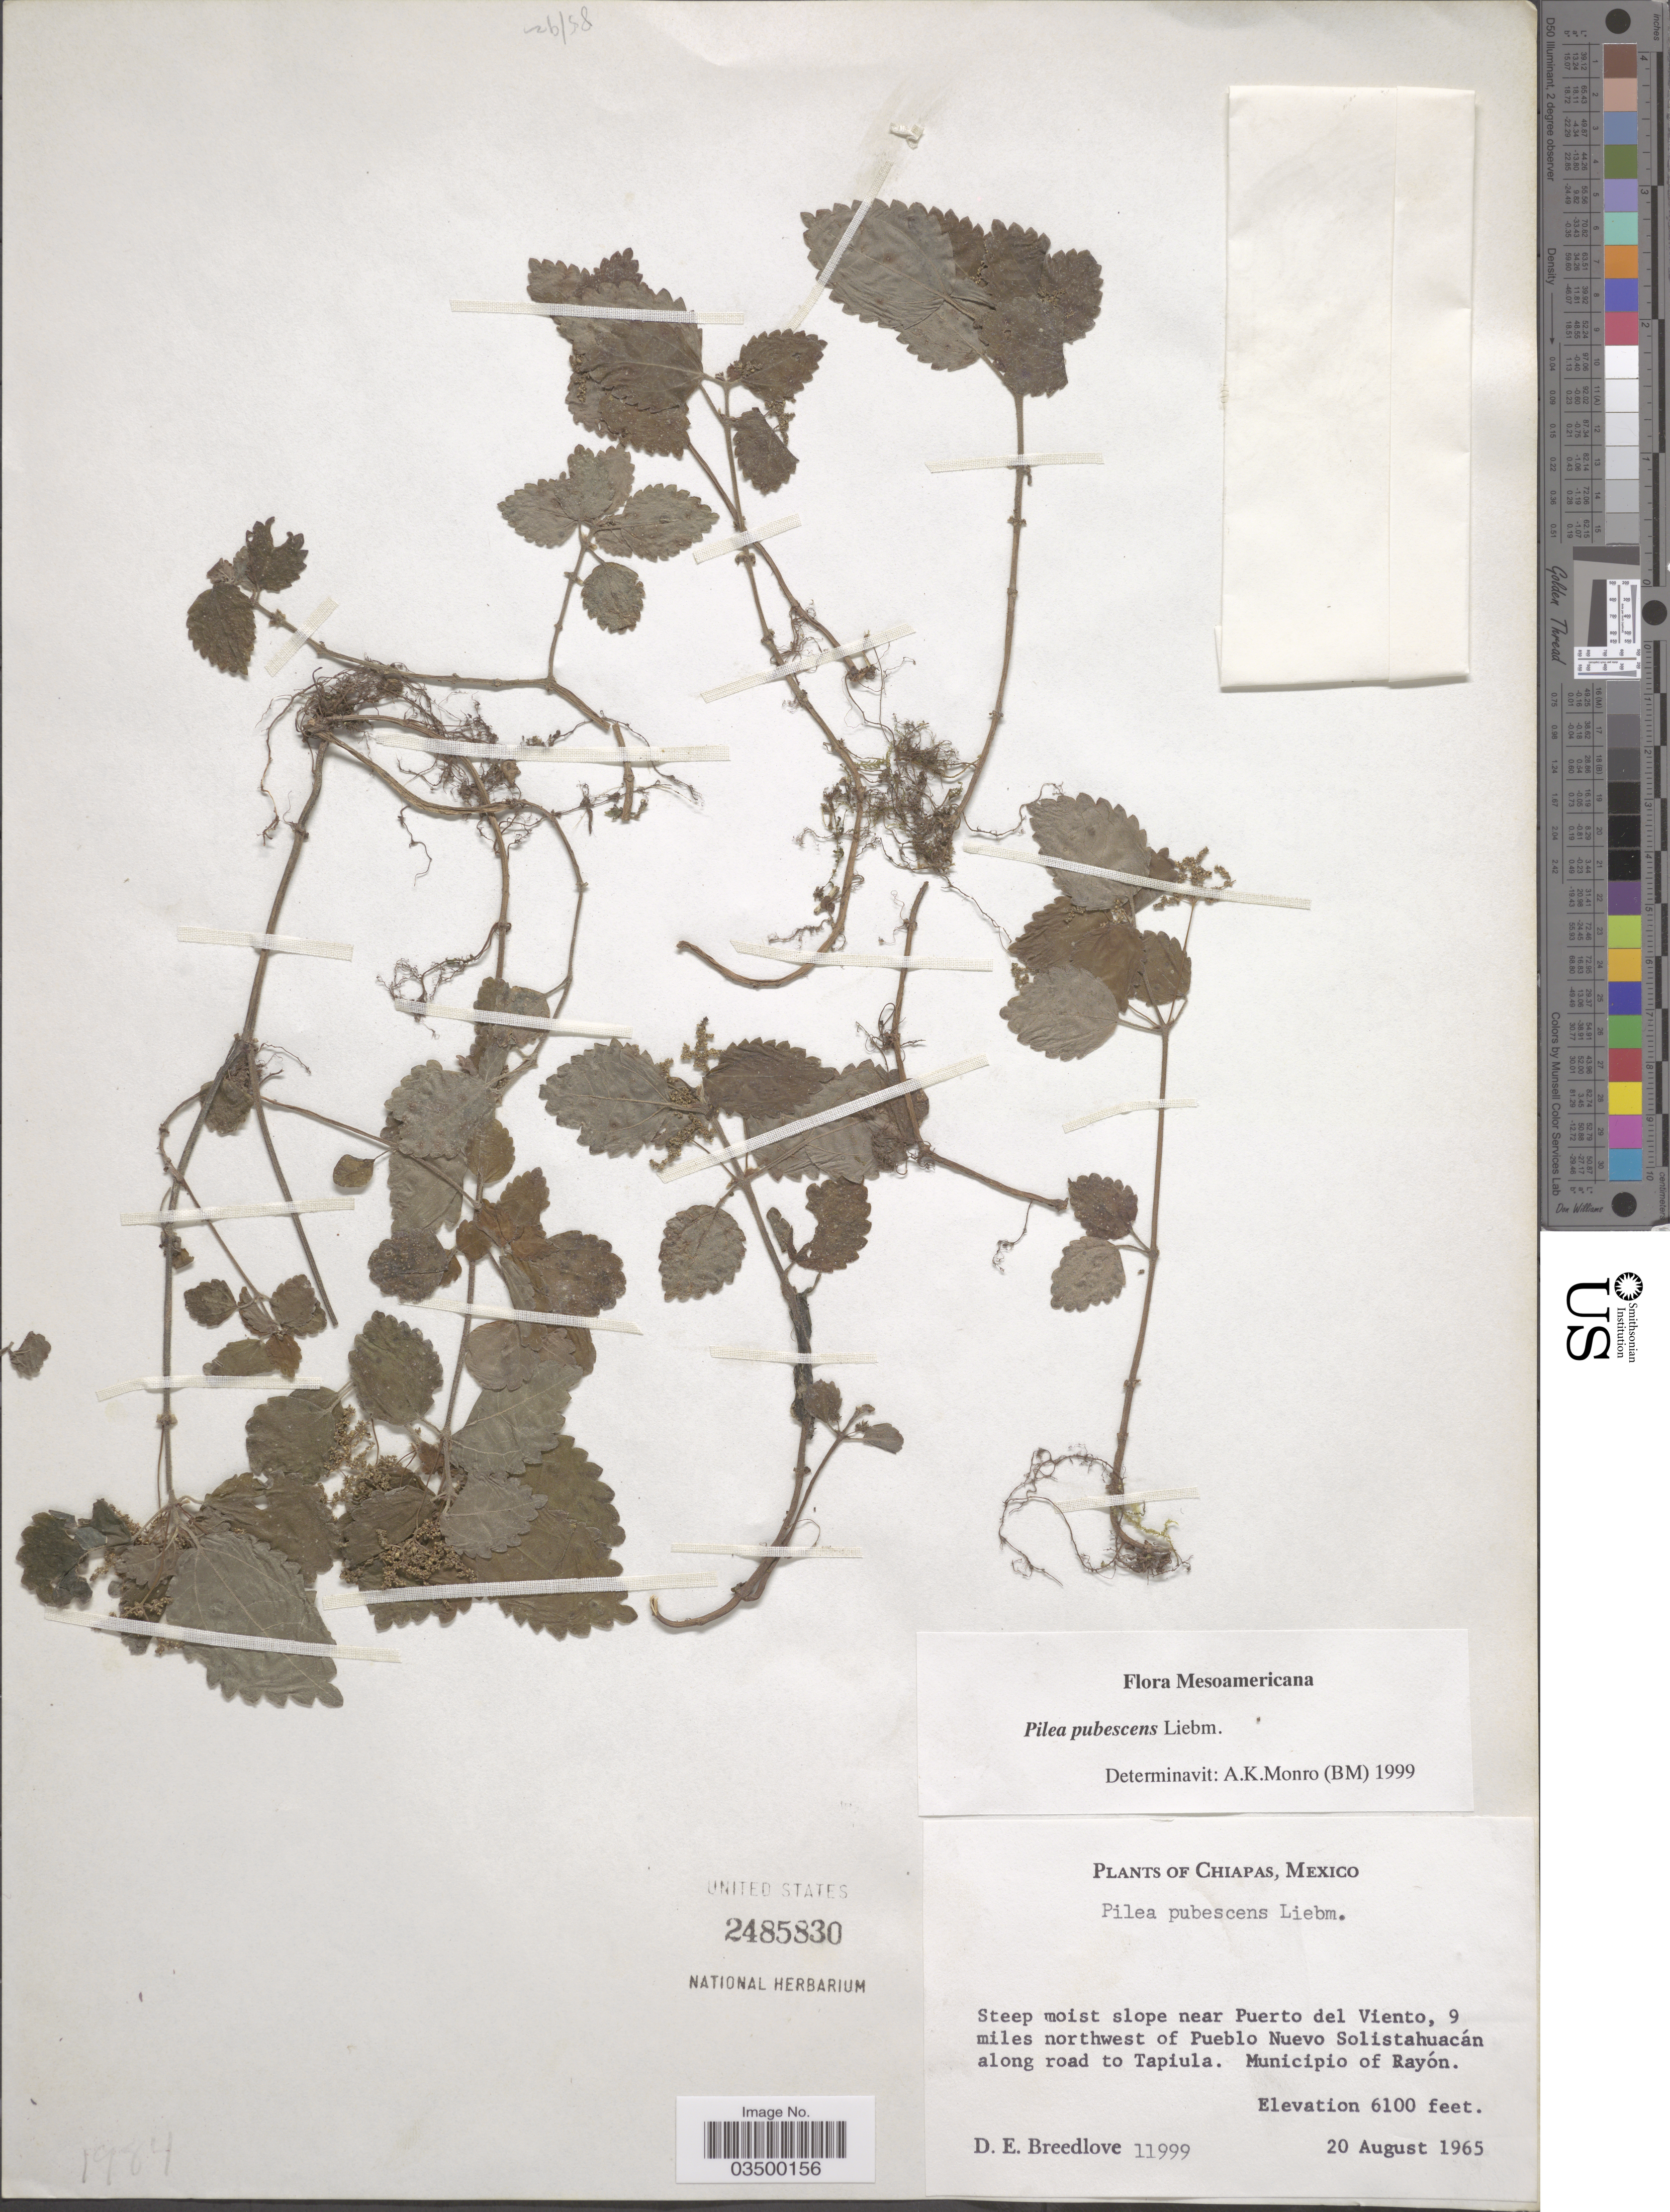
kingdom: Plantae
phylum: Tracheophyta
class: Magnoliopsida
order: Rosales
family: Urticaceae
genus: Pilea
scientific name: Pilea pubescens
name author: Liebm.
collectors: D. E. Breedlove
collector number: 11999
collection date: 1965-08-20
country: Mexico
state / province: Chiapas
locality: Slope near Puerto del Viento, 9 miles northwest of Pueblo Nuevo Solistahuacán along road to Tapiula. Municipio of Rayón.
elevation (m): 1859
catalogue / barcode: US 2485830